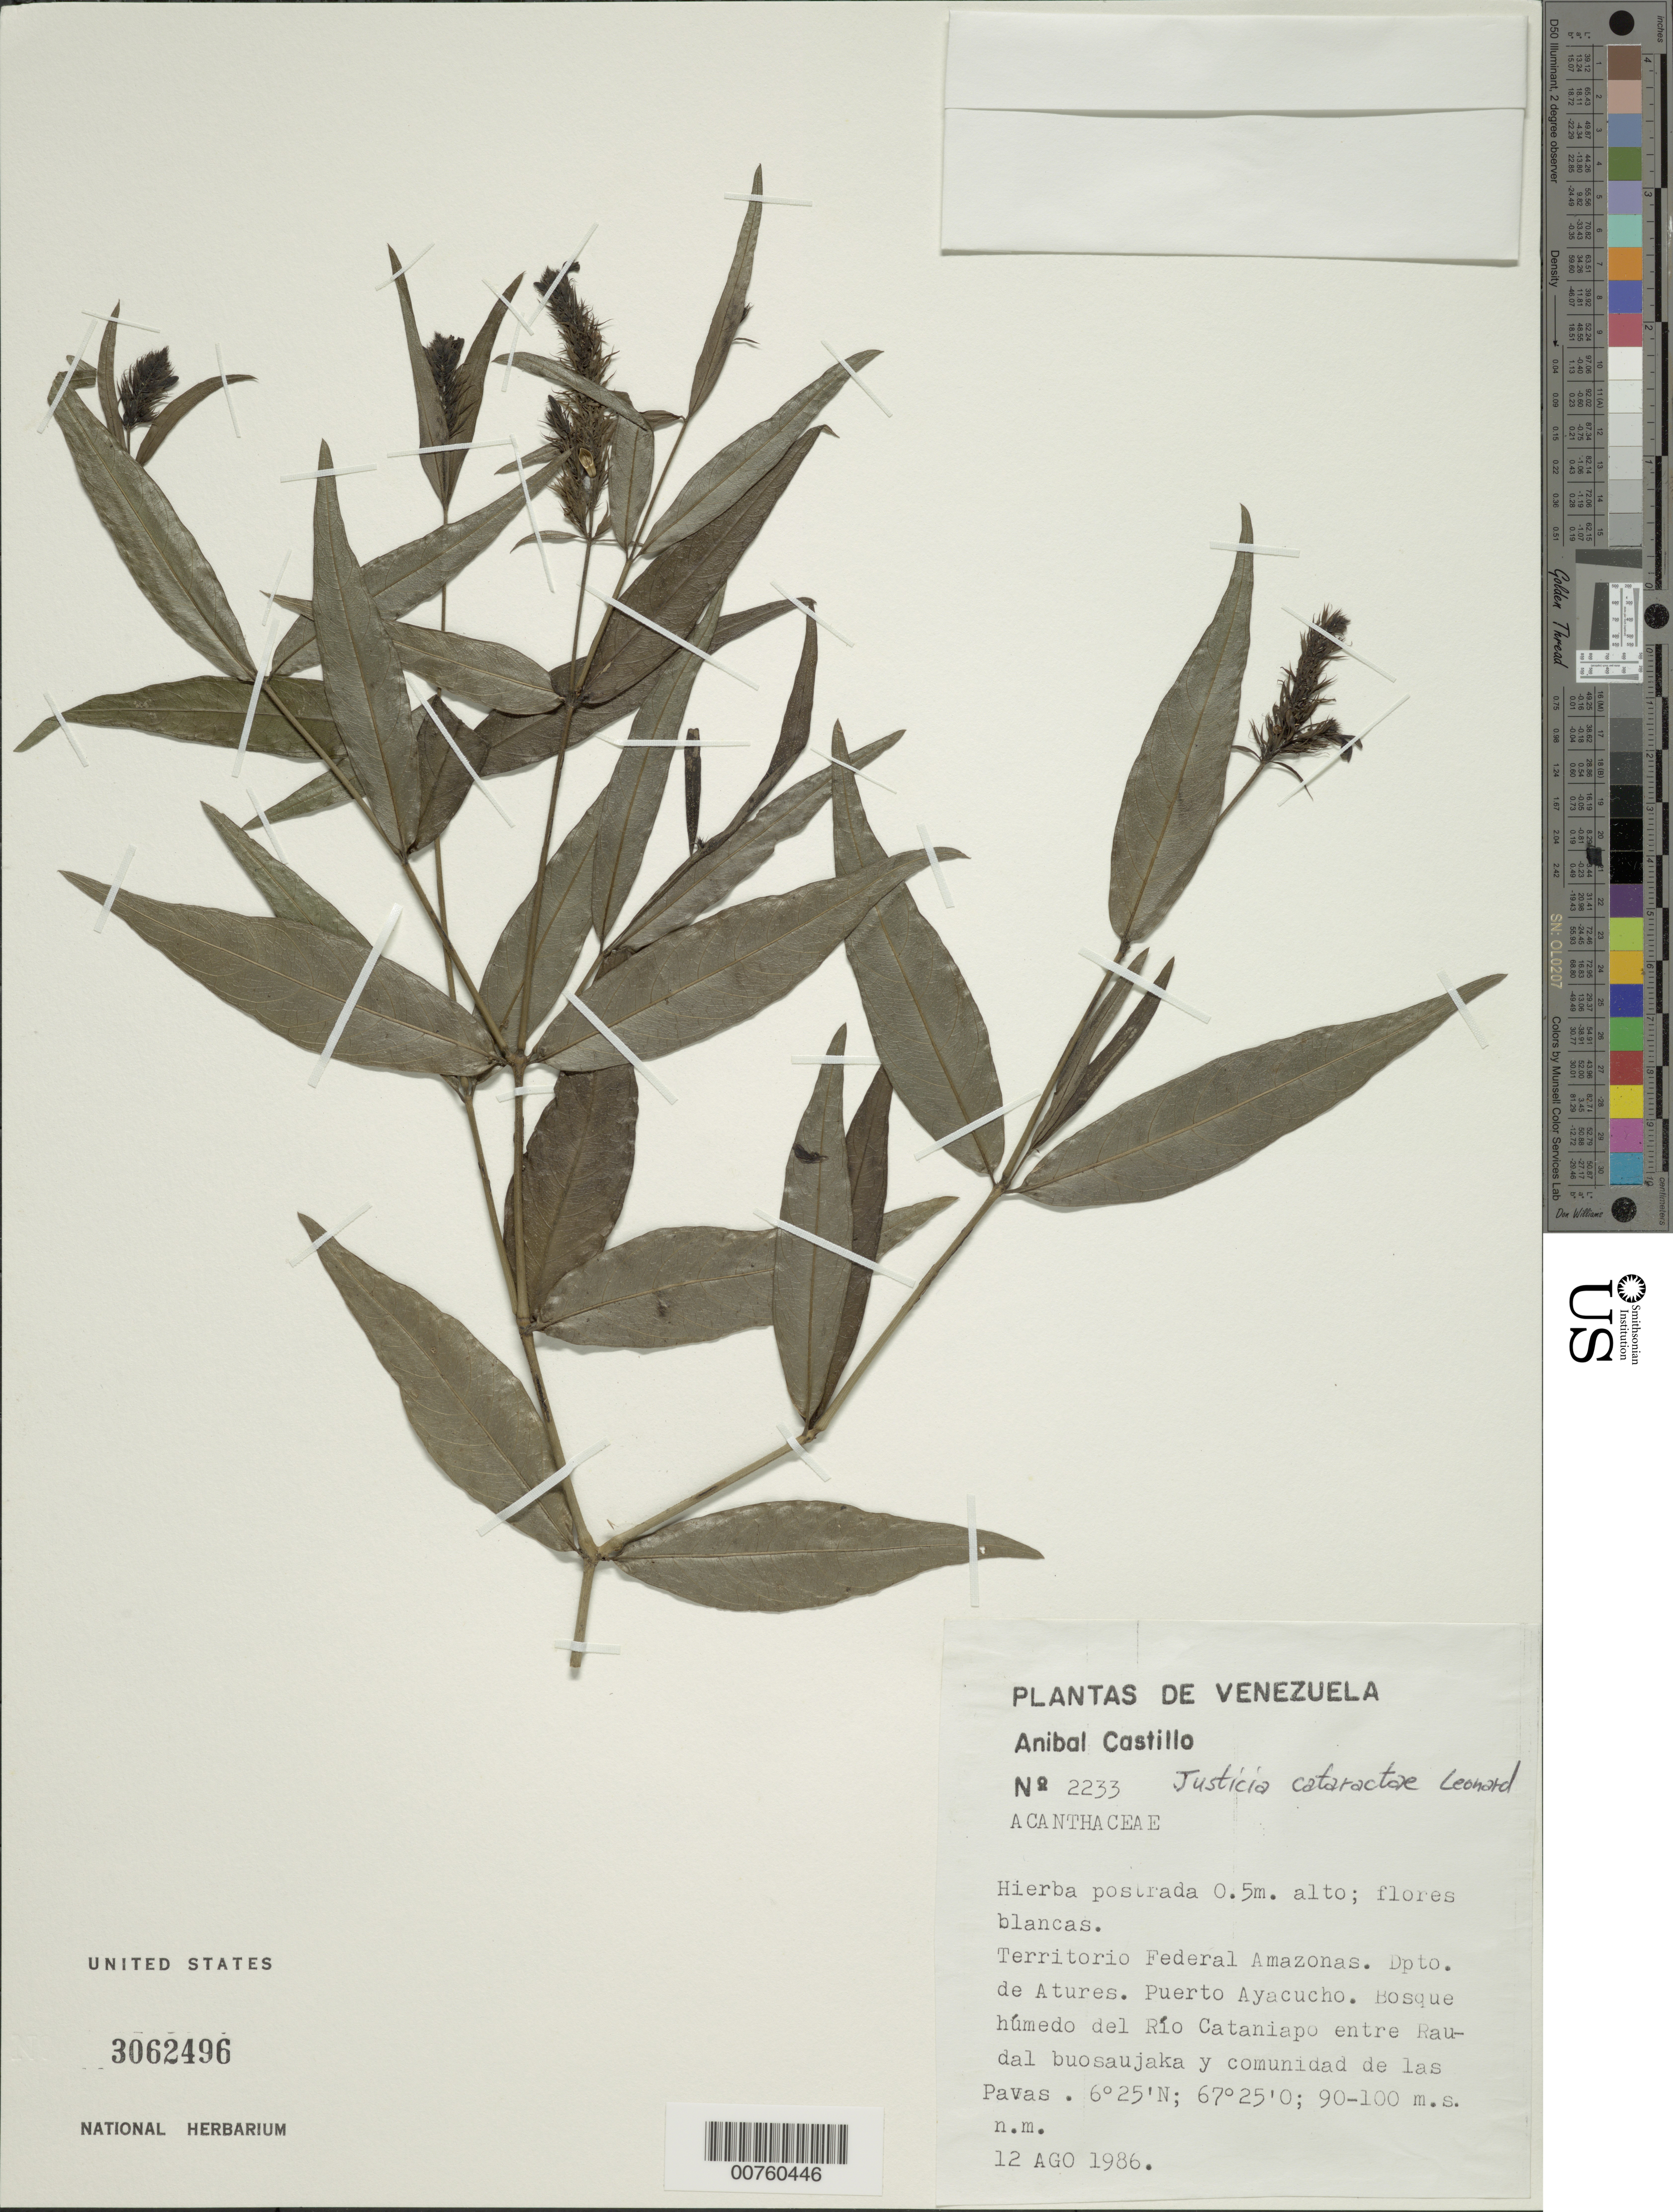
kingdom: Plantae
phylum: Tracheophyta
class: Magnoliopsida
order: Lamiales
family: Acanthaceae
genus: Justicia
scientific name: Justicia cataractae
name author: Leonard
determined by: Wasshausen, Dieter C., (BOT), Smithsonian Institution - National Museum of Natural History (UNITED STATES)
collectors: A. Castillo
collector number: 2233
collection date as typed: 12-Aug-86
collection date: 1986-08-12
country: Venezuela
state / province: Amazonas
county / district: Atures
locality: Puerto Ayacucho, Río Cataniapo, entre Raudal Buosaujaka y comunidad Las Pavas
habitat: Bosque húmedo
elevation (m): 90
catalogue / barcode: US 3062496